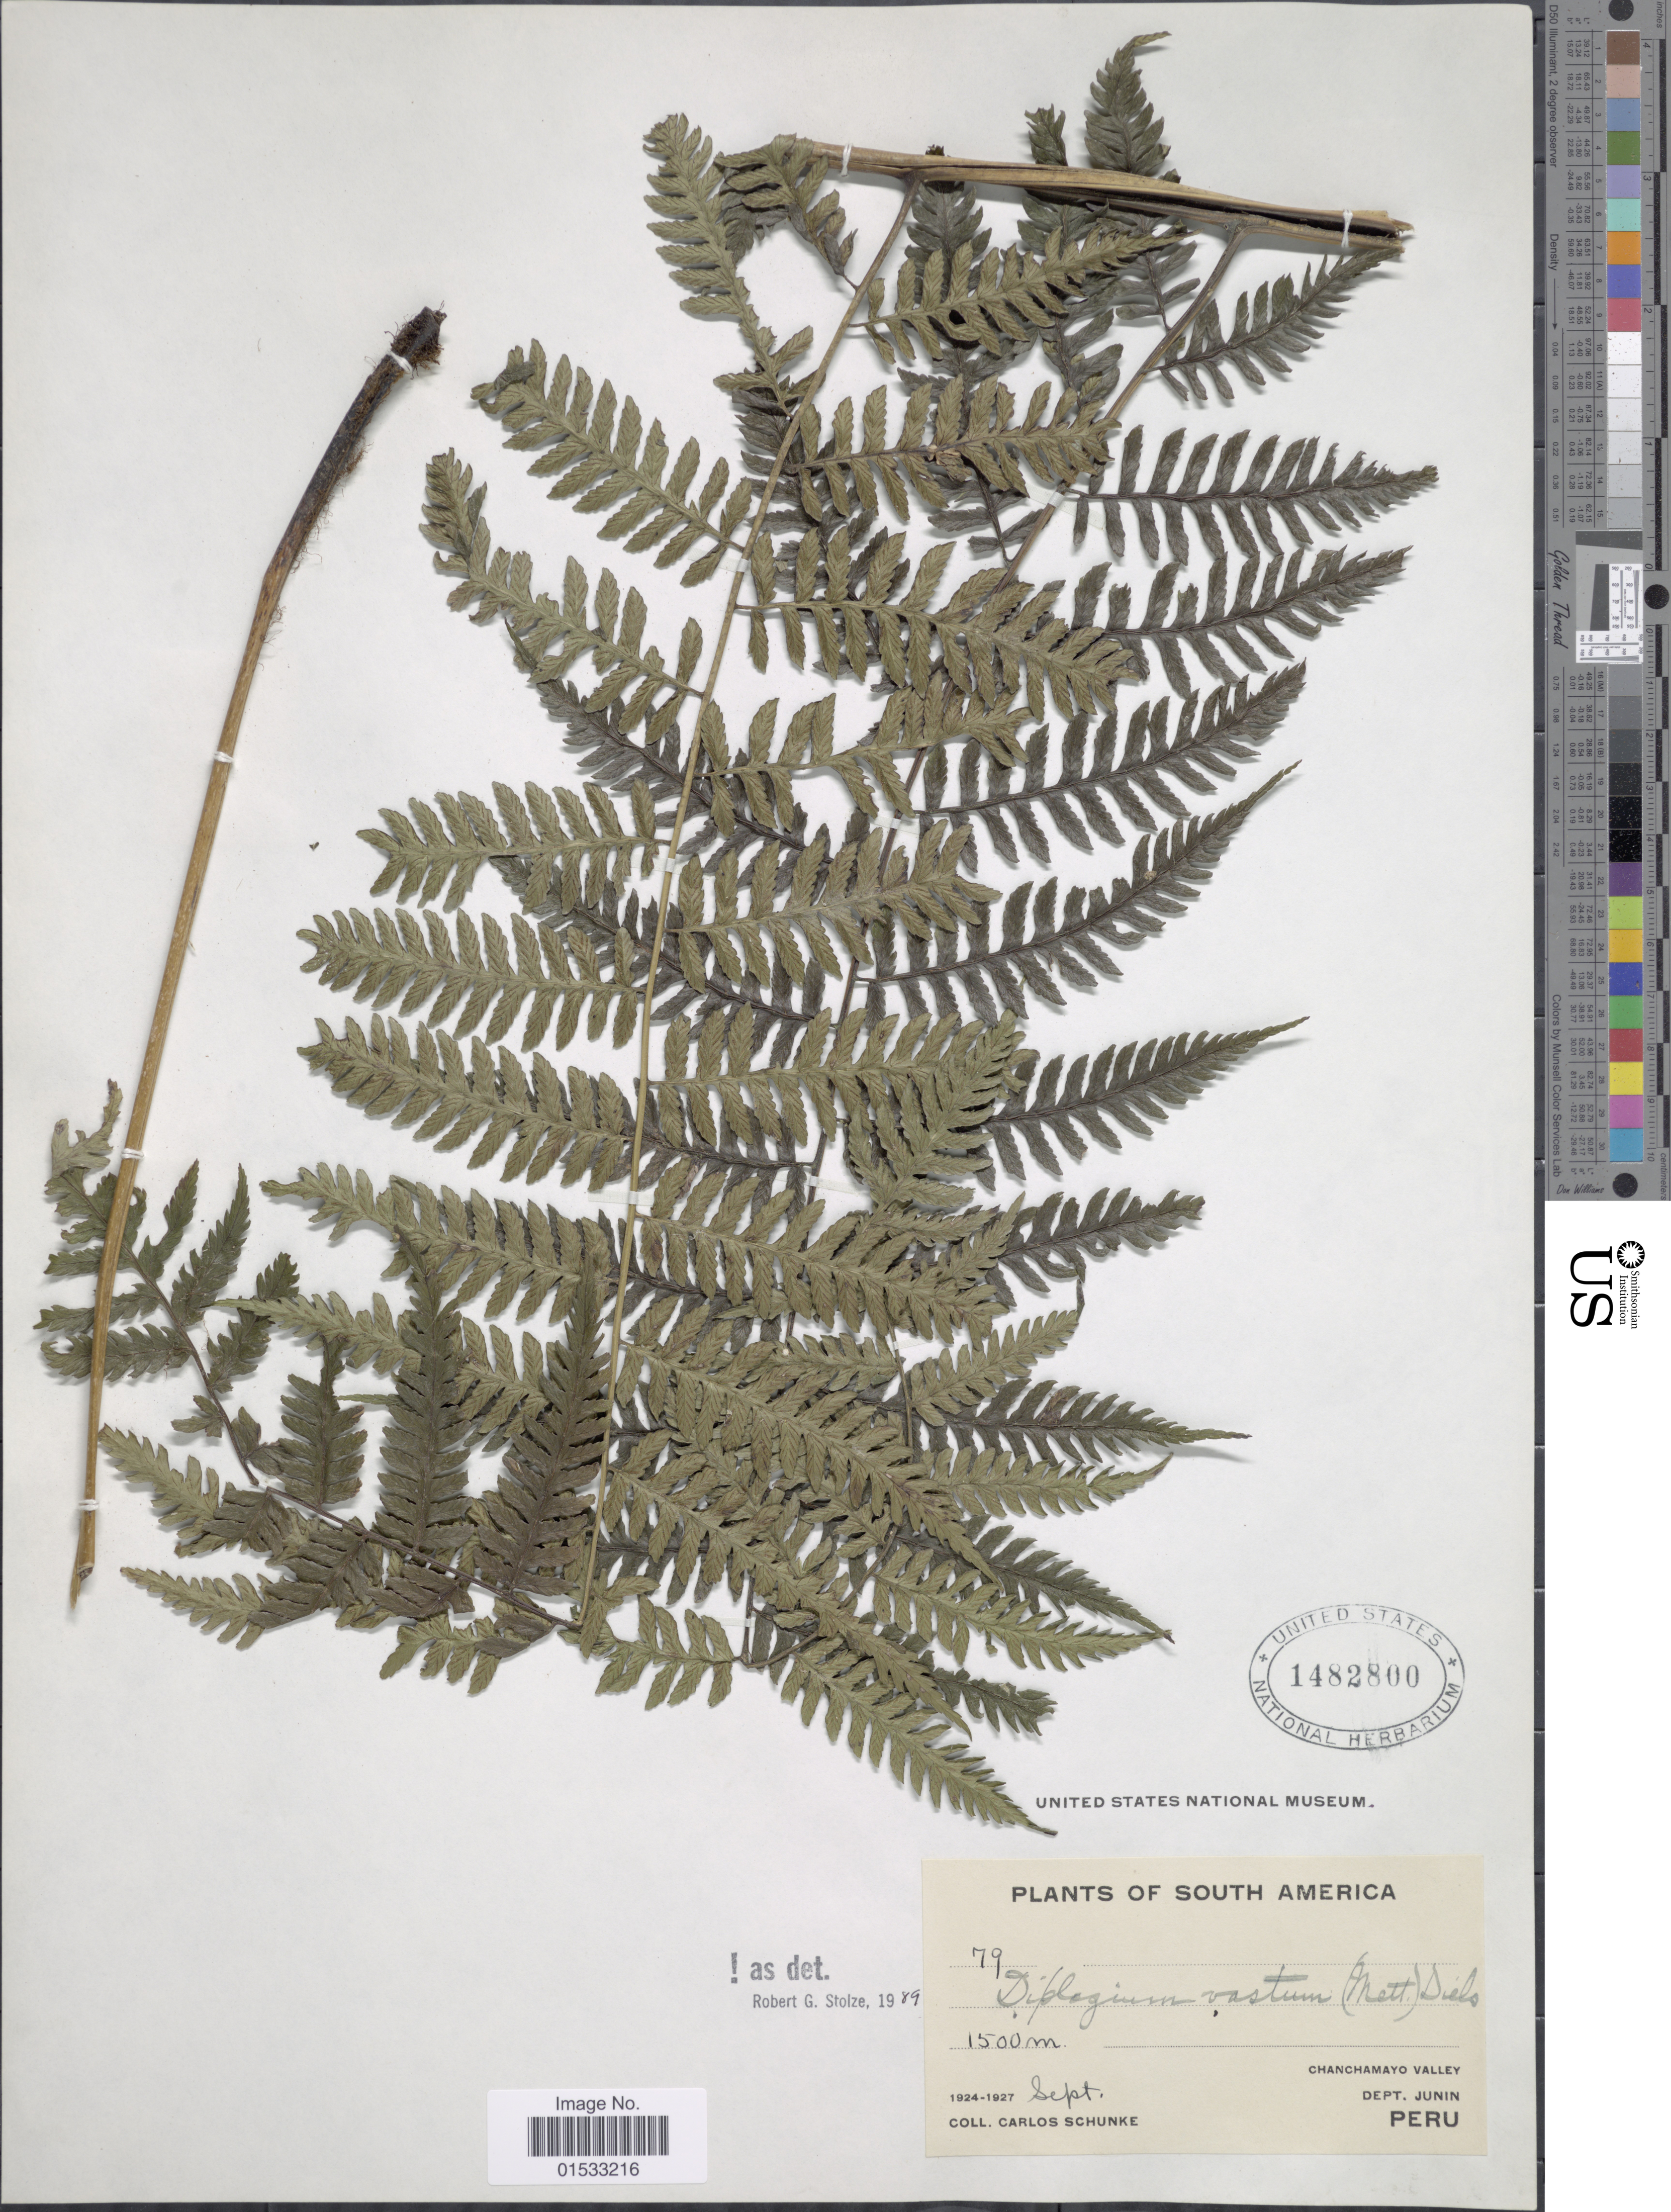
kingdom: Plantae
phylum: Tracheophyta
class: Polypodiopsida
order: Polypodiales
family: Athyriaceae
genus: Diplazium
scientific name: Diplazium vastum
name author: (Mett.) Diels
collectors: C. Schunke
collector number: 79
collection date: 1924/1927-09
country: Peru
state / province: Junín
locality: South America, Chanchamayo Valley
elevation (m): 1500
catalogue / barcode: US 1452800